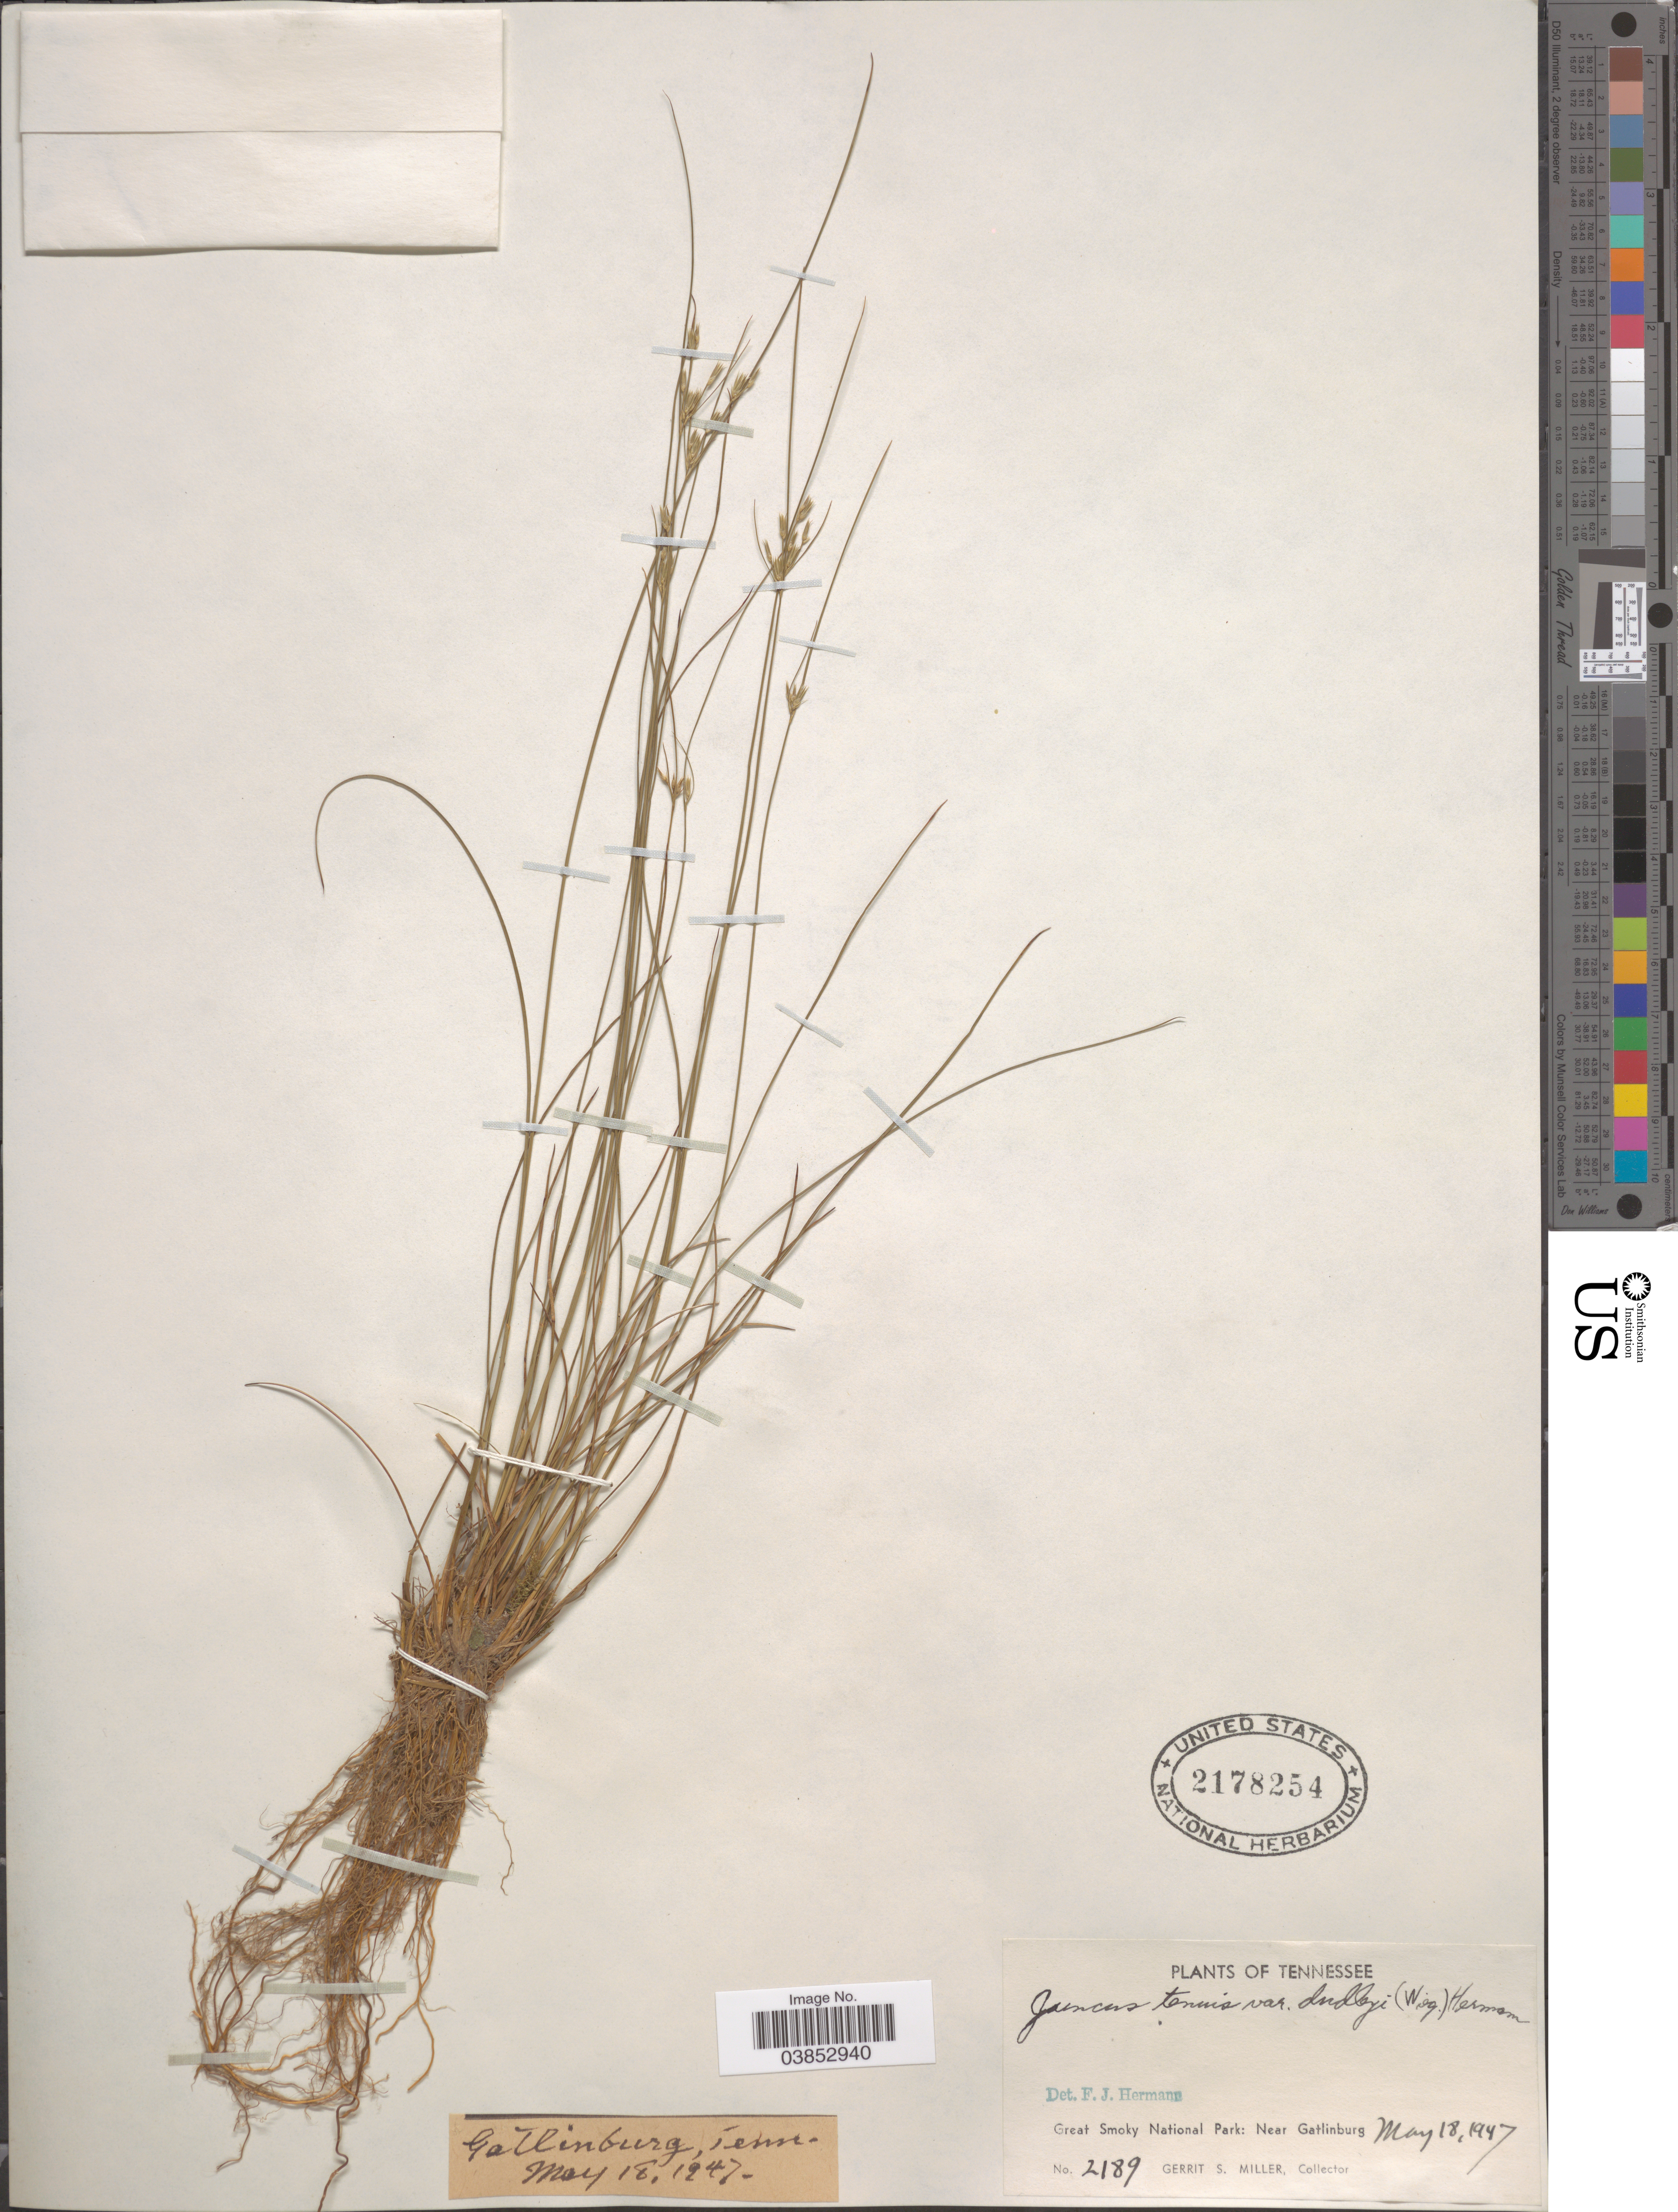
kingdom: Plantae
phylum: Tracheophyta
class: Liliopsida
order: Poales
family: Juncaceae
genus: Juncus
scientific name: Juncus dudleyi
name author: Wiegand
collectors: G. S. Miller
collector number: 2189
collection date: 1947-05-18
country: United States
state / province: Tennessee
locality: Great Smoky National Park: Near Gatlinburg.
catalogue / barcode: US 2178254